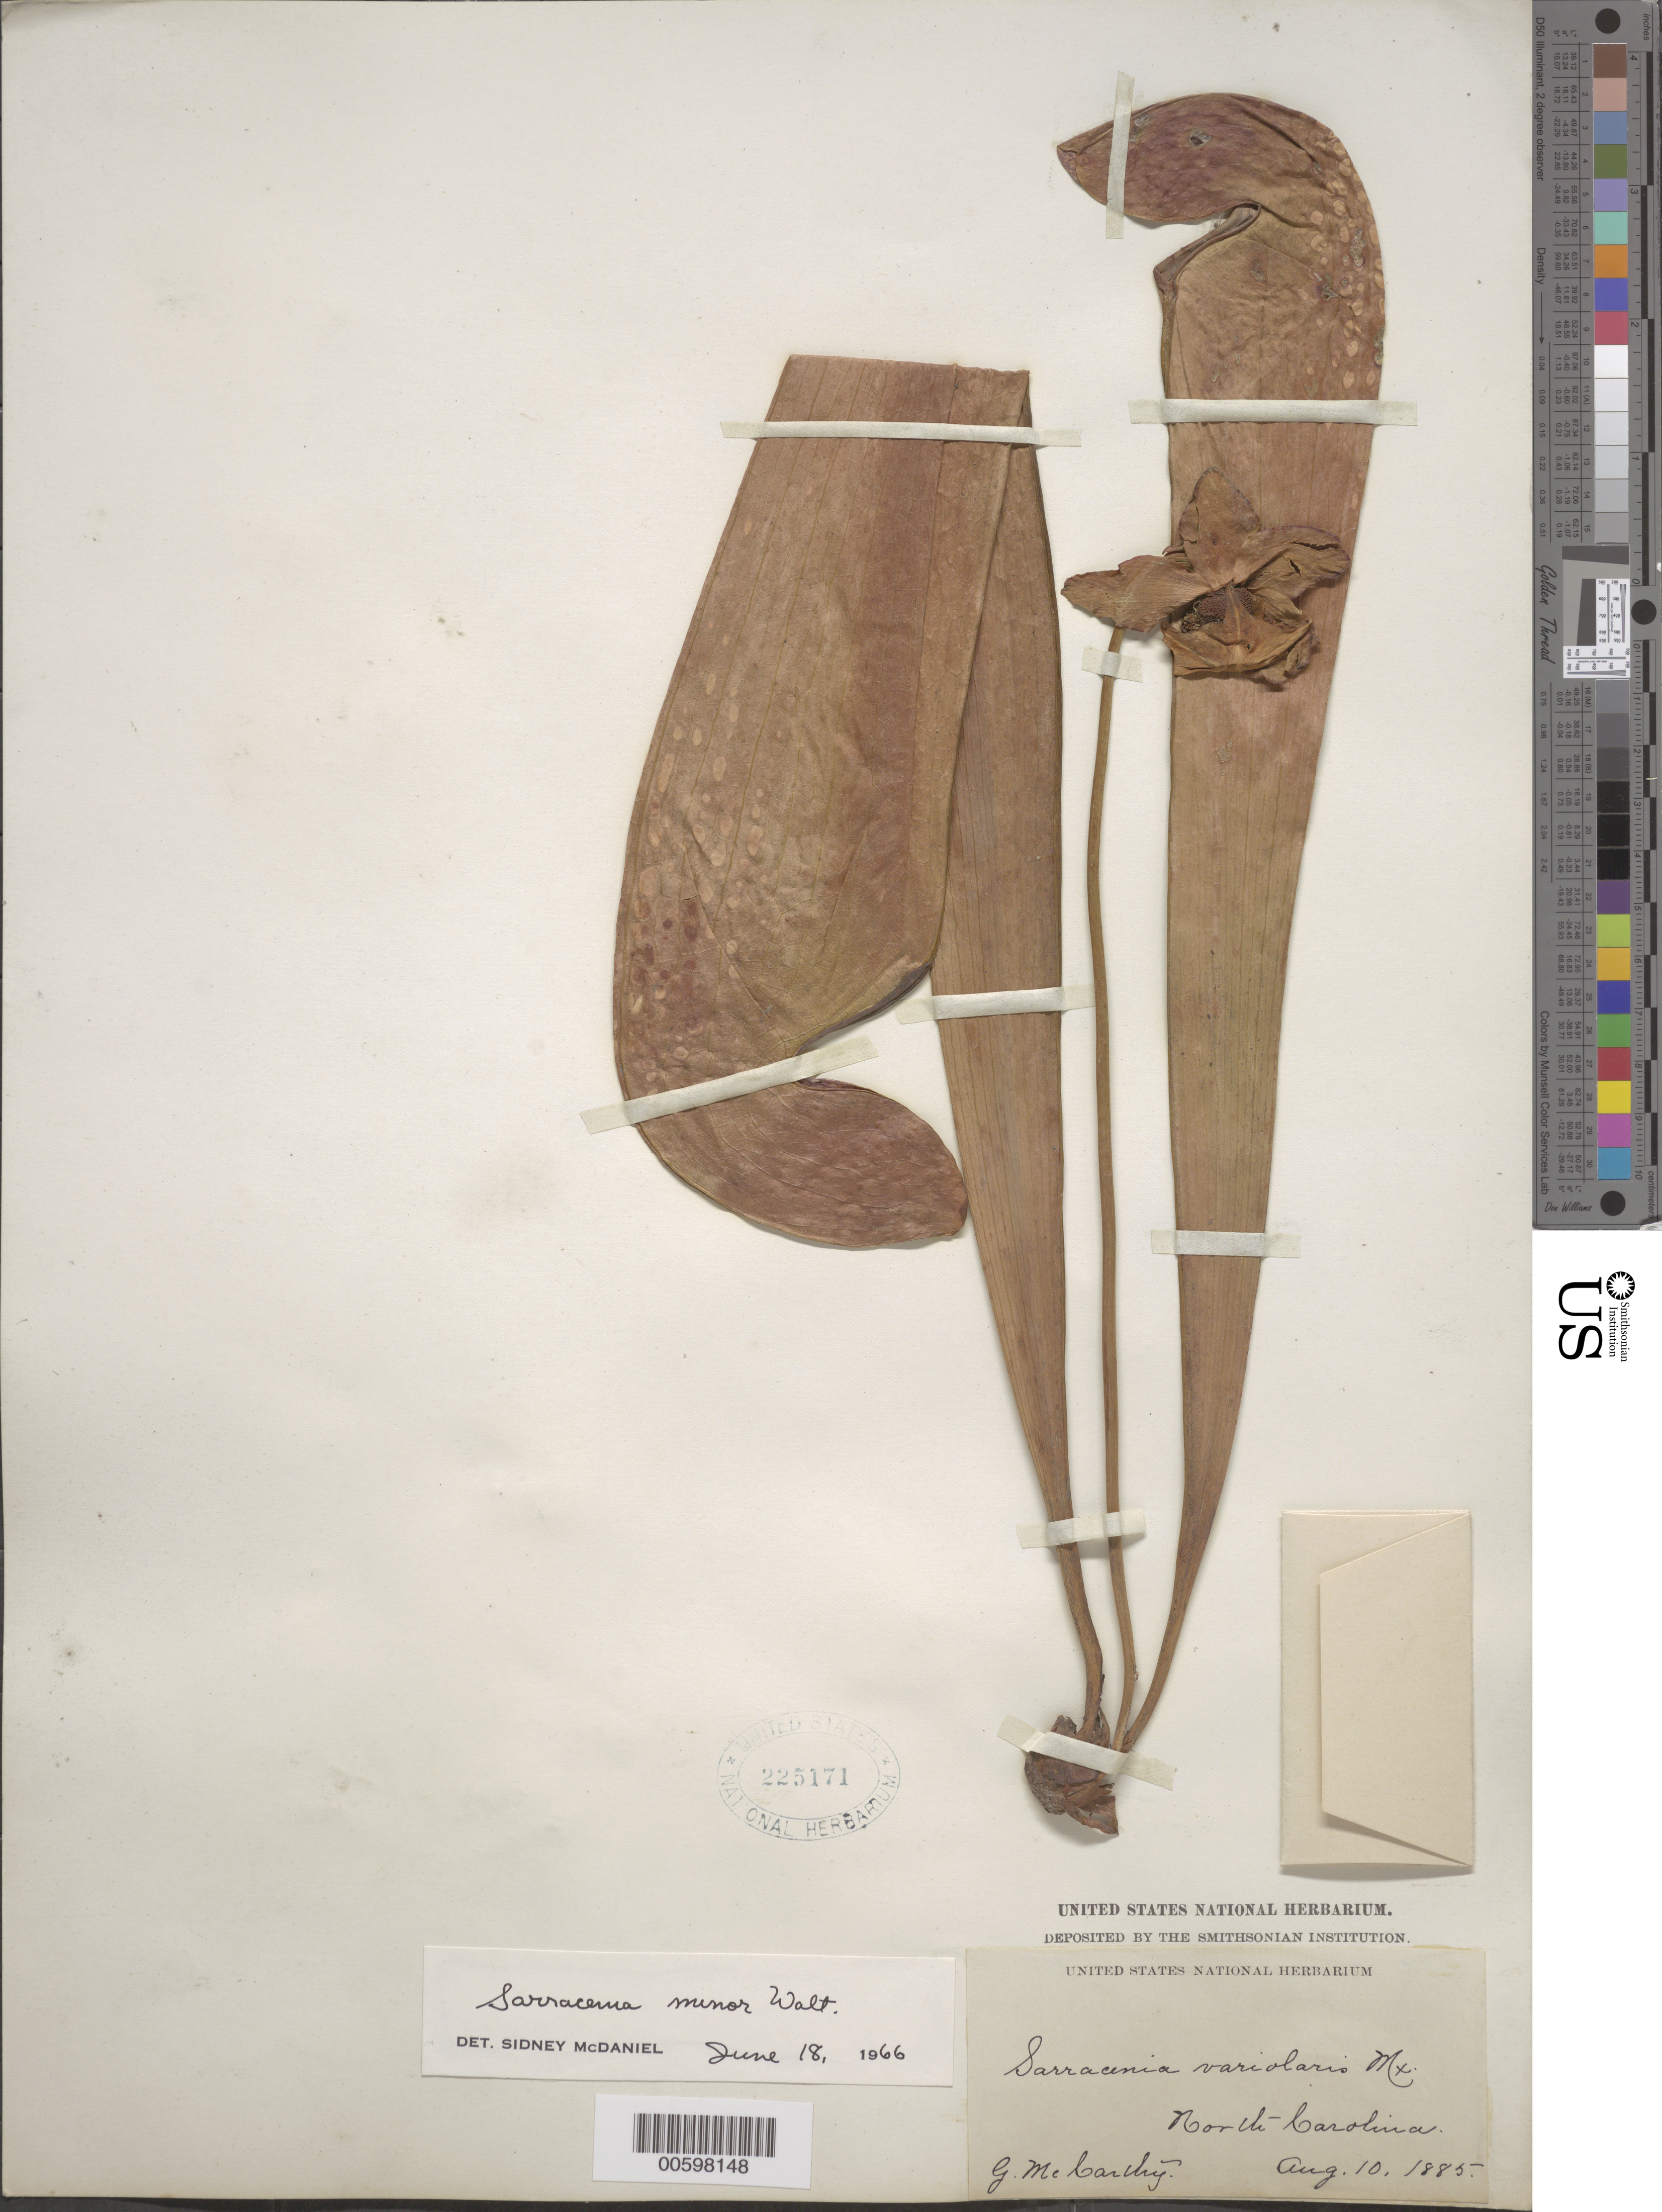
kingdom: Plantae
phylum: Tracheophyta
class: Magnoliopsida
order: Ericales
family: Sarraceniaceae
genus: Sarracenia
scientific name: Sarracenia minor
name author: Walter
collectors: G. McCarthy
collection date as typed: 10 Aug 1885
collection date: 1885-08-10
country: United States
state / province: North Carolina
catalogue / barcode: US 225171